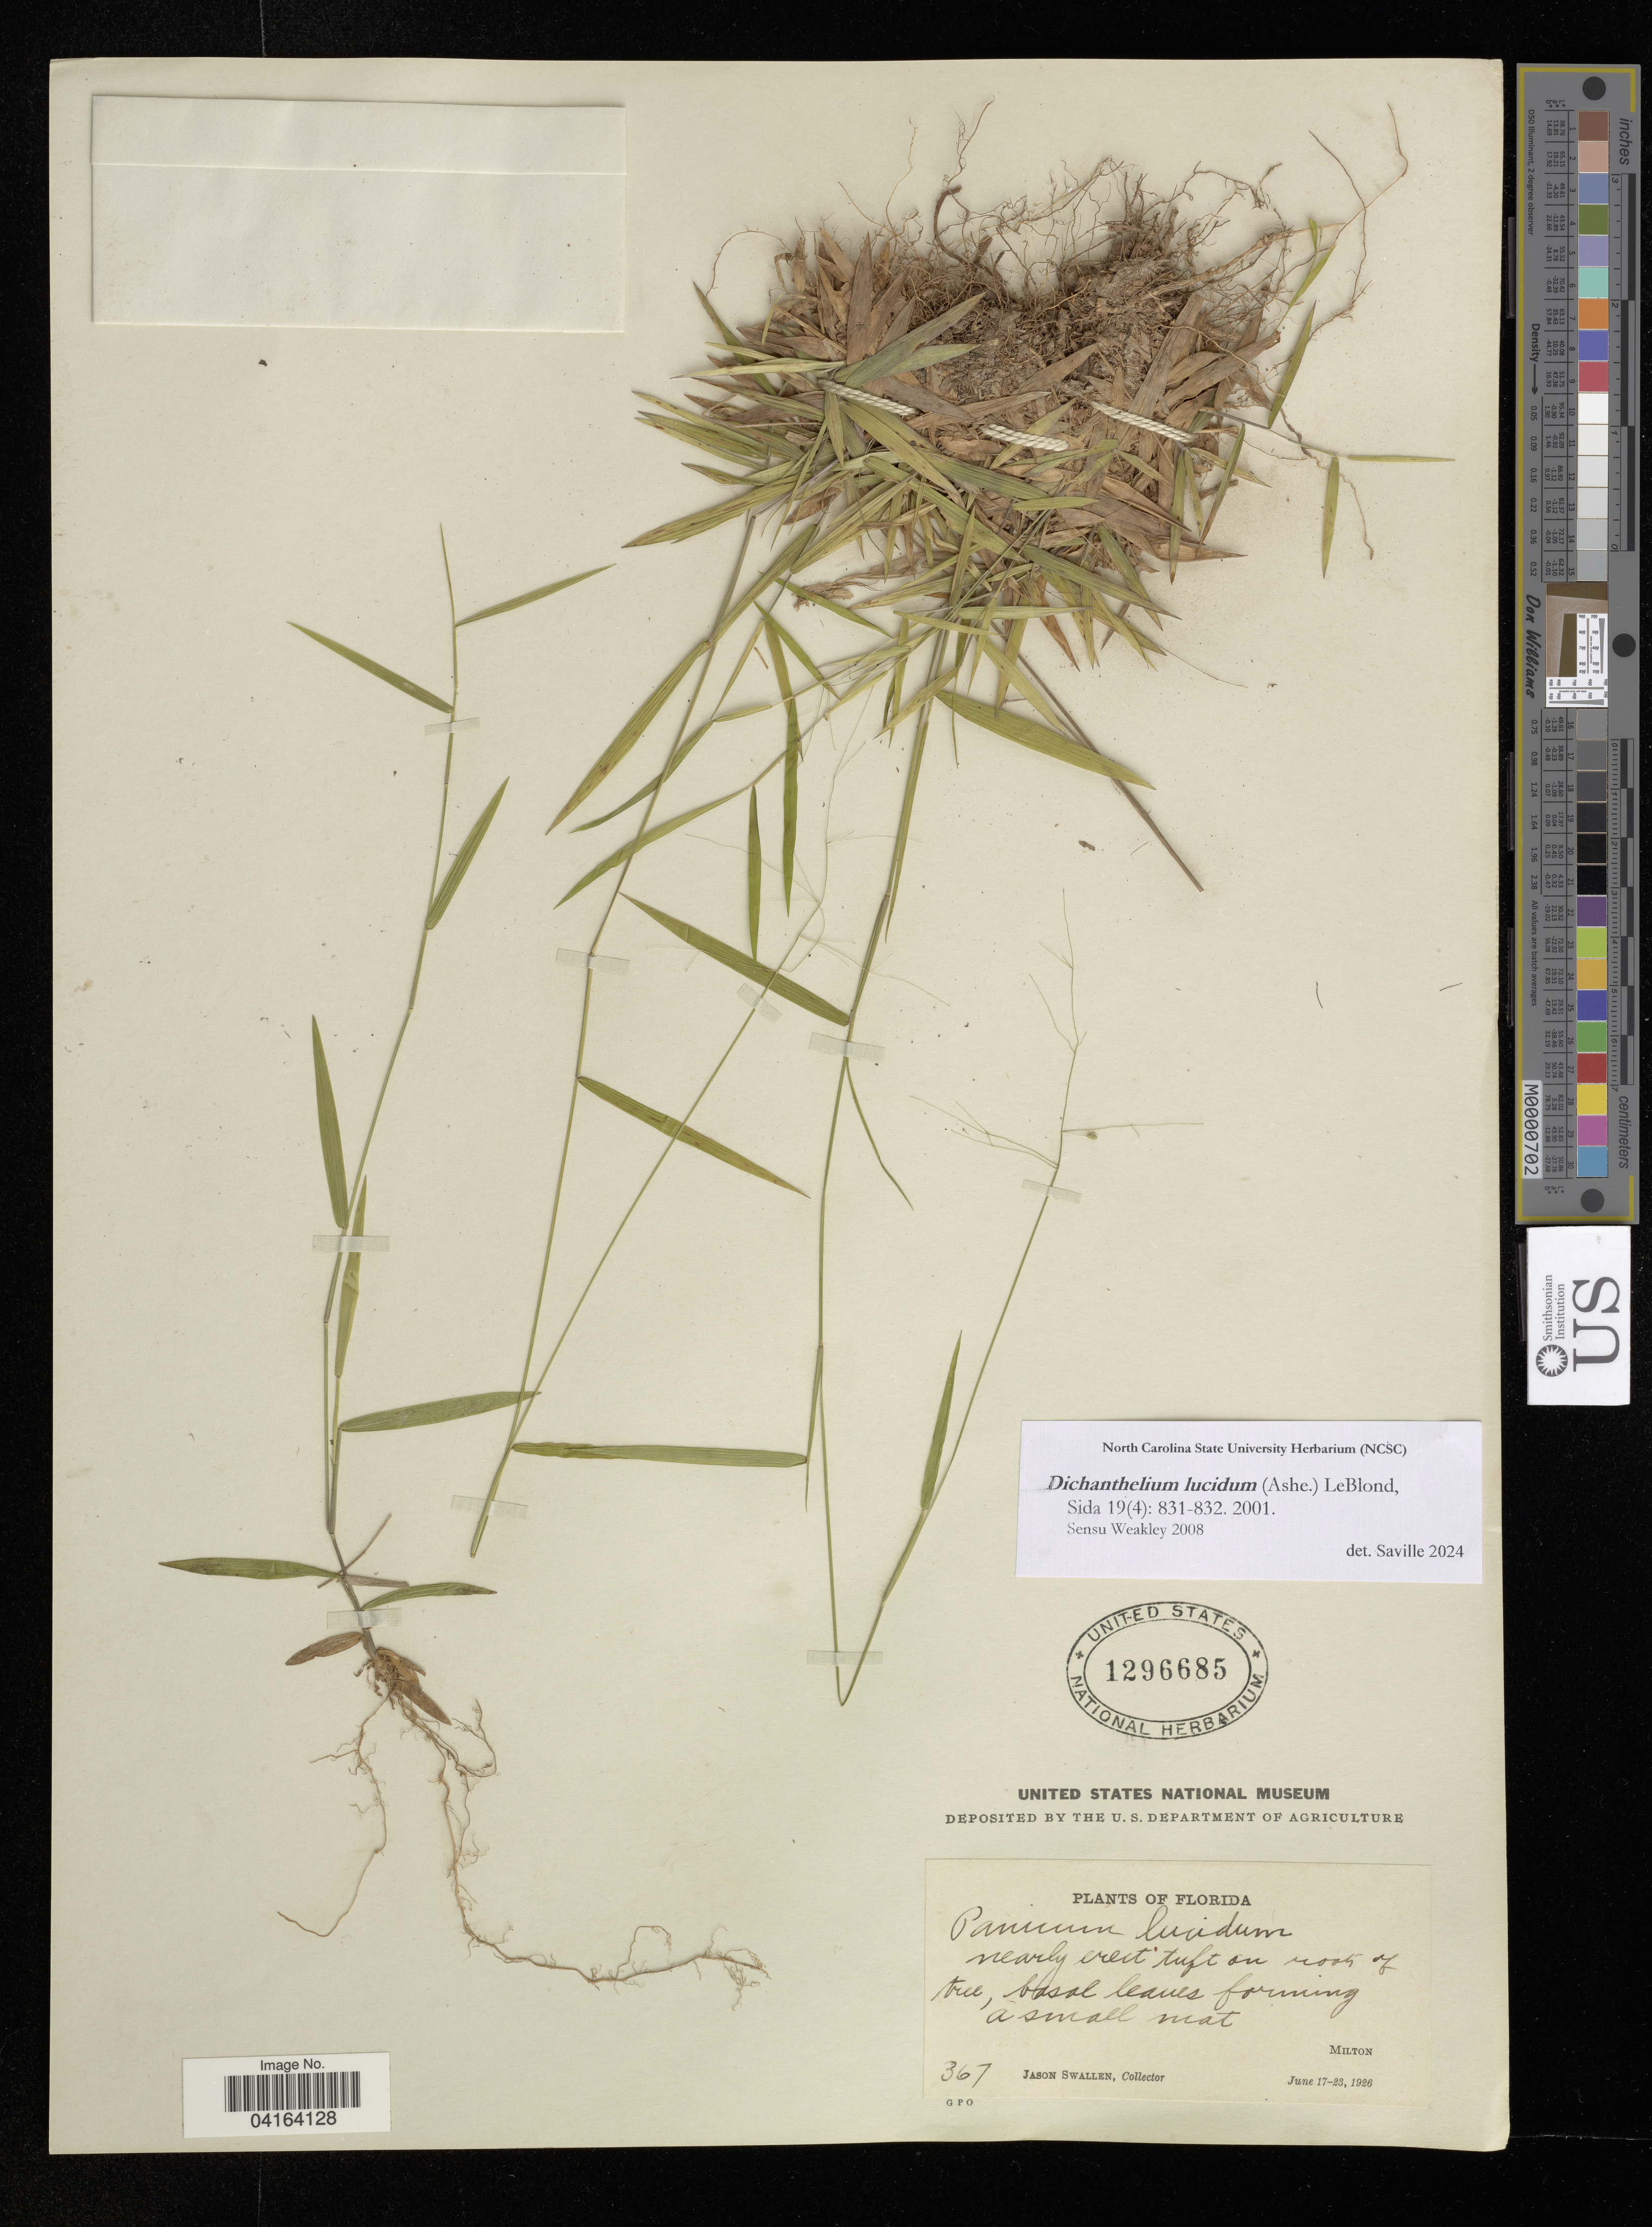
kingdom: Plantae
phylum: Tracheophyta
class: Liliopsida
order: Poales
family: Poaceae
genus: Dichanthelium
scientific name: Dichanthelium lucidum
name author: (Ashe) LeBlond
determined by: Saville, A. C., (NCSC), North Carolina State University (UNITED STATES)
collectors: J. R. Swallen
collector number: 367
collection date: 1926-06-17/1926-06-23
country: United States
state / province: Florida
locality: Milton.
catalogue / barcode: US 1296685